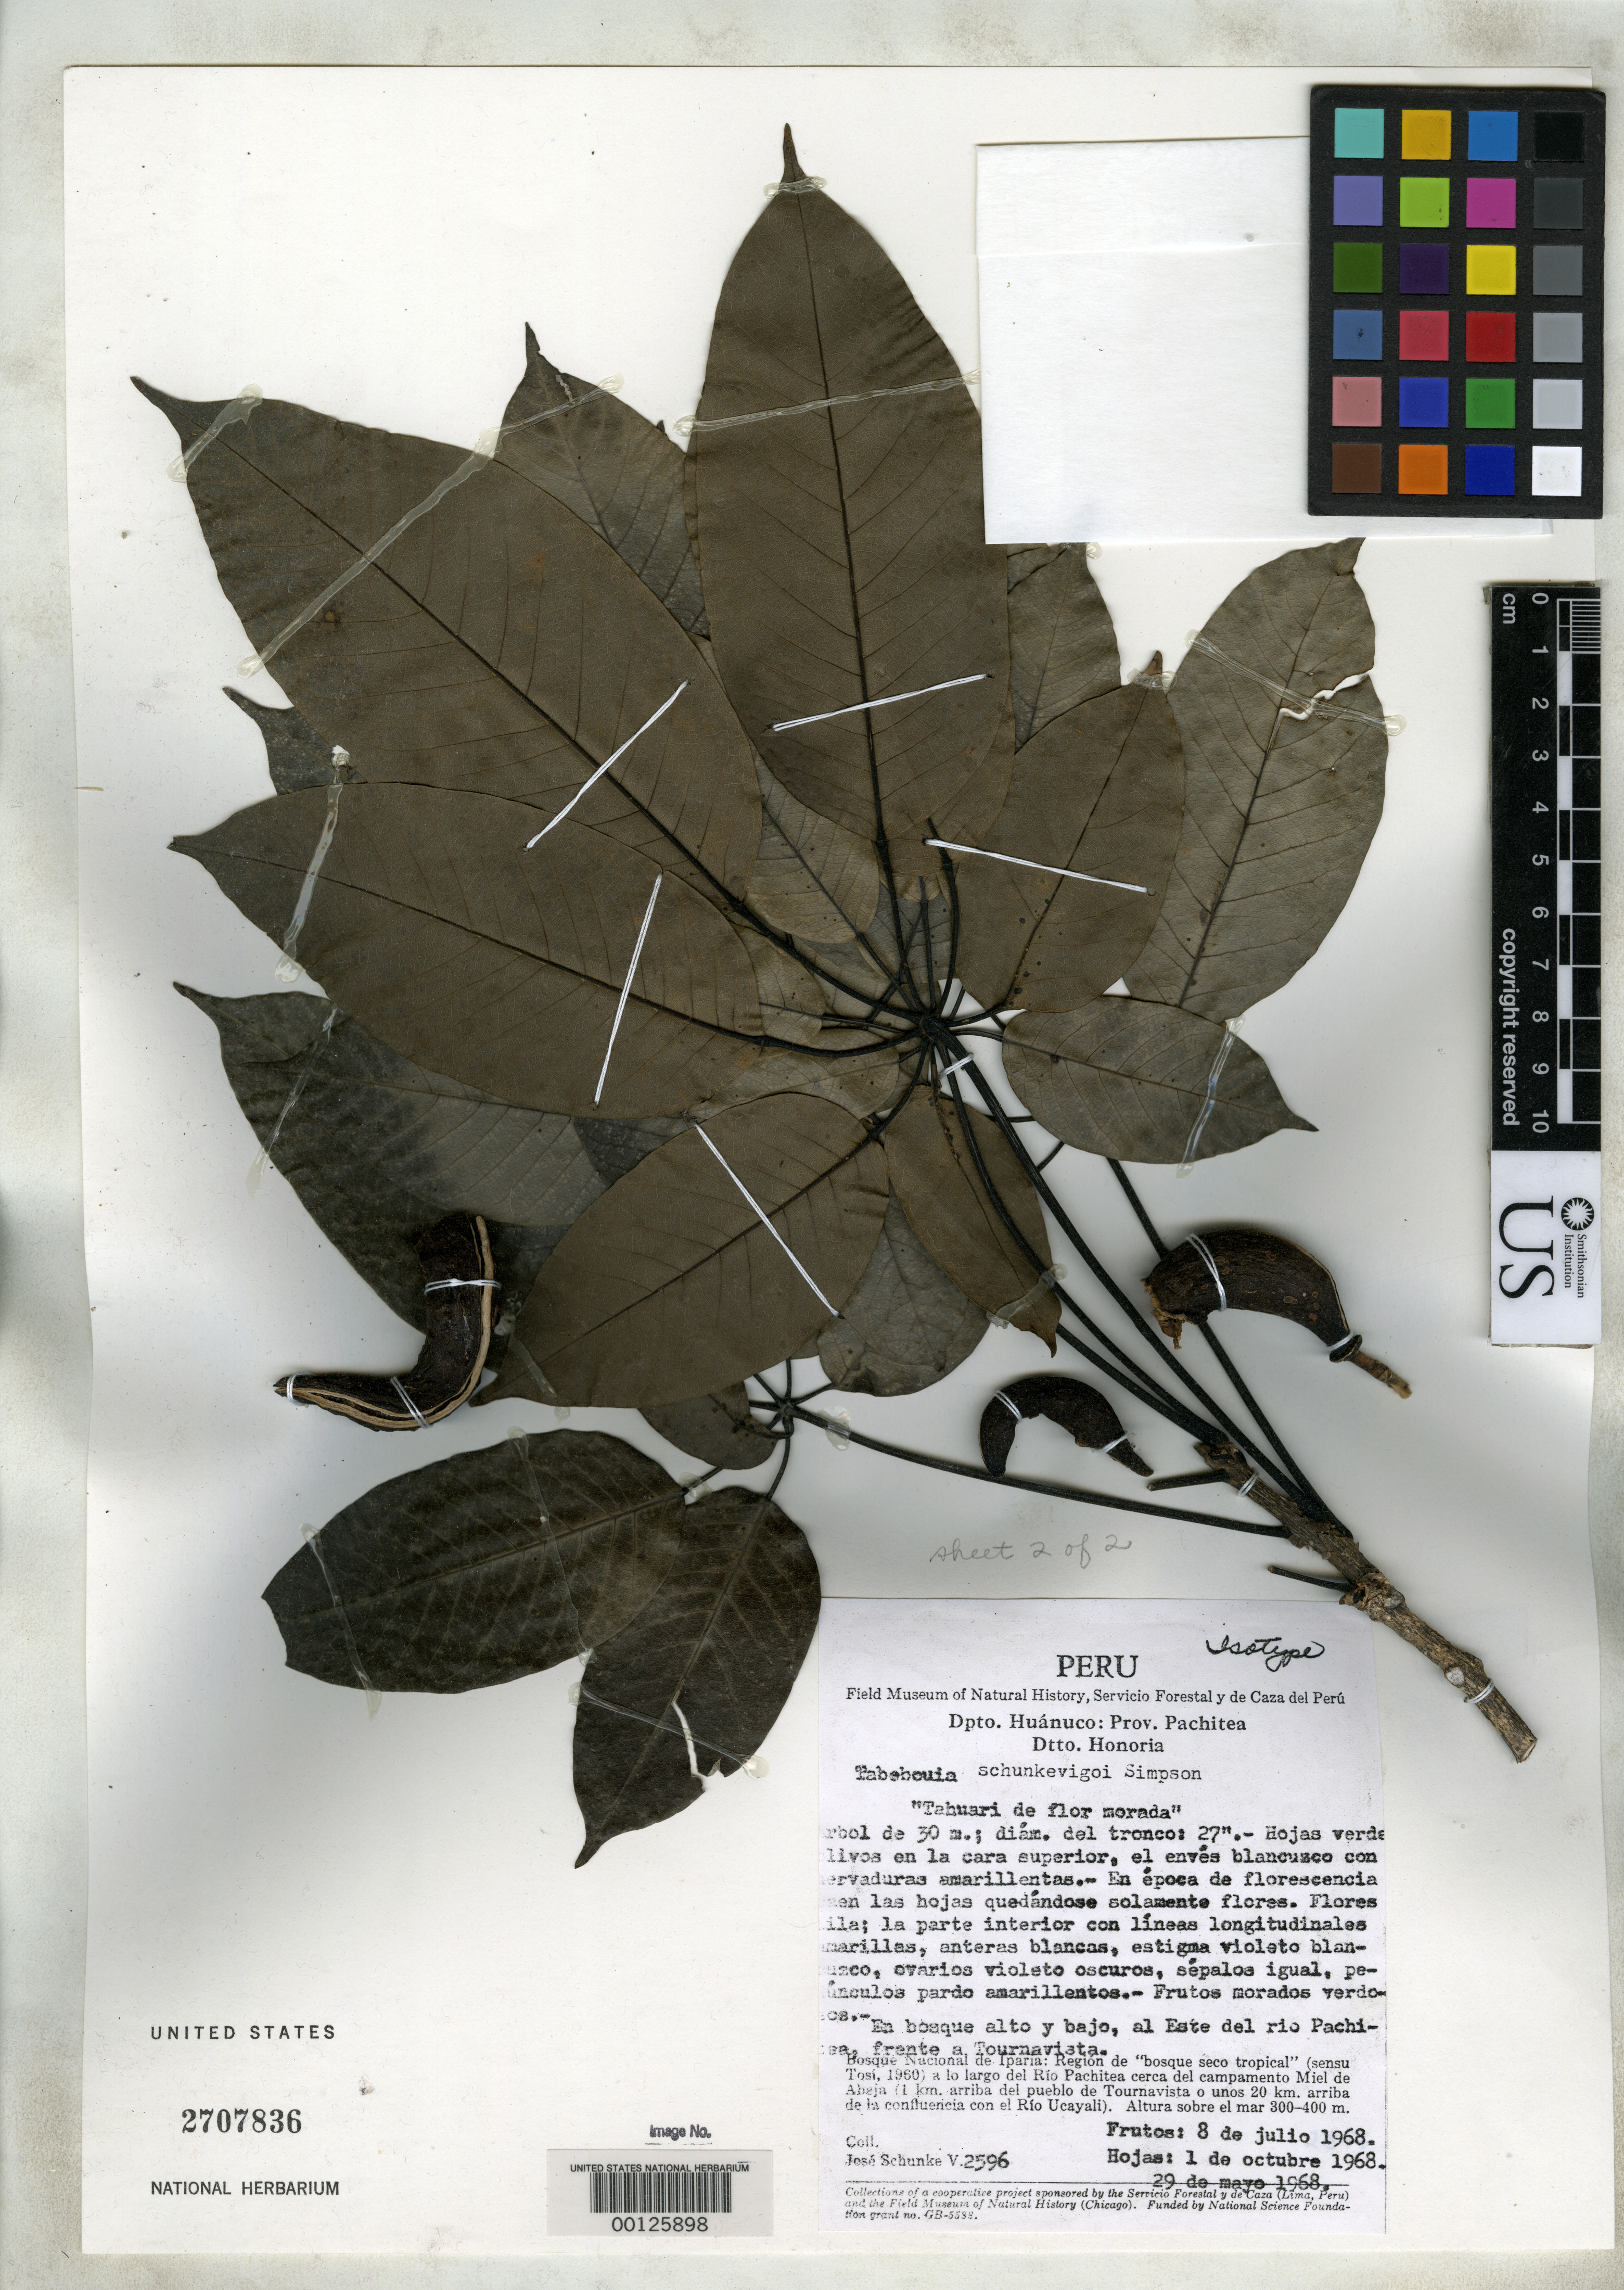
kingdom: Plantae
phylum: Tracheophyta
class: Magnoliopsida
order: Lamiales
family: Bignoniaceae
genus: Tabebuia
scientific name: Tabebuia schunkevigoi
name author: D.R. Simpson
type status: Syntype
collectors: J. M. Schunke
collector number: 2596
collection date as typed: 08 Jul 1968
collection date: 1968-07-08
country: Peru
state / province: Huánuco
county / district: Pachitea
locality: Near Touravista, east of Rio Pachitea.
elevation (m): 300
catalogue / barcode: US 2707836